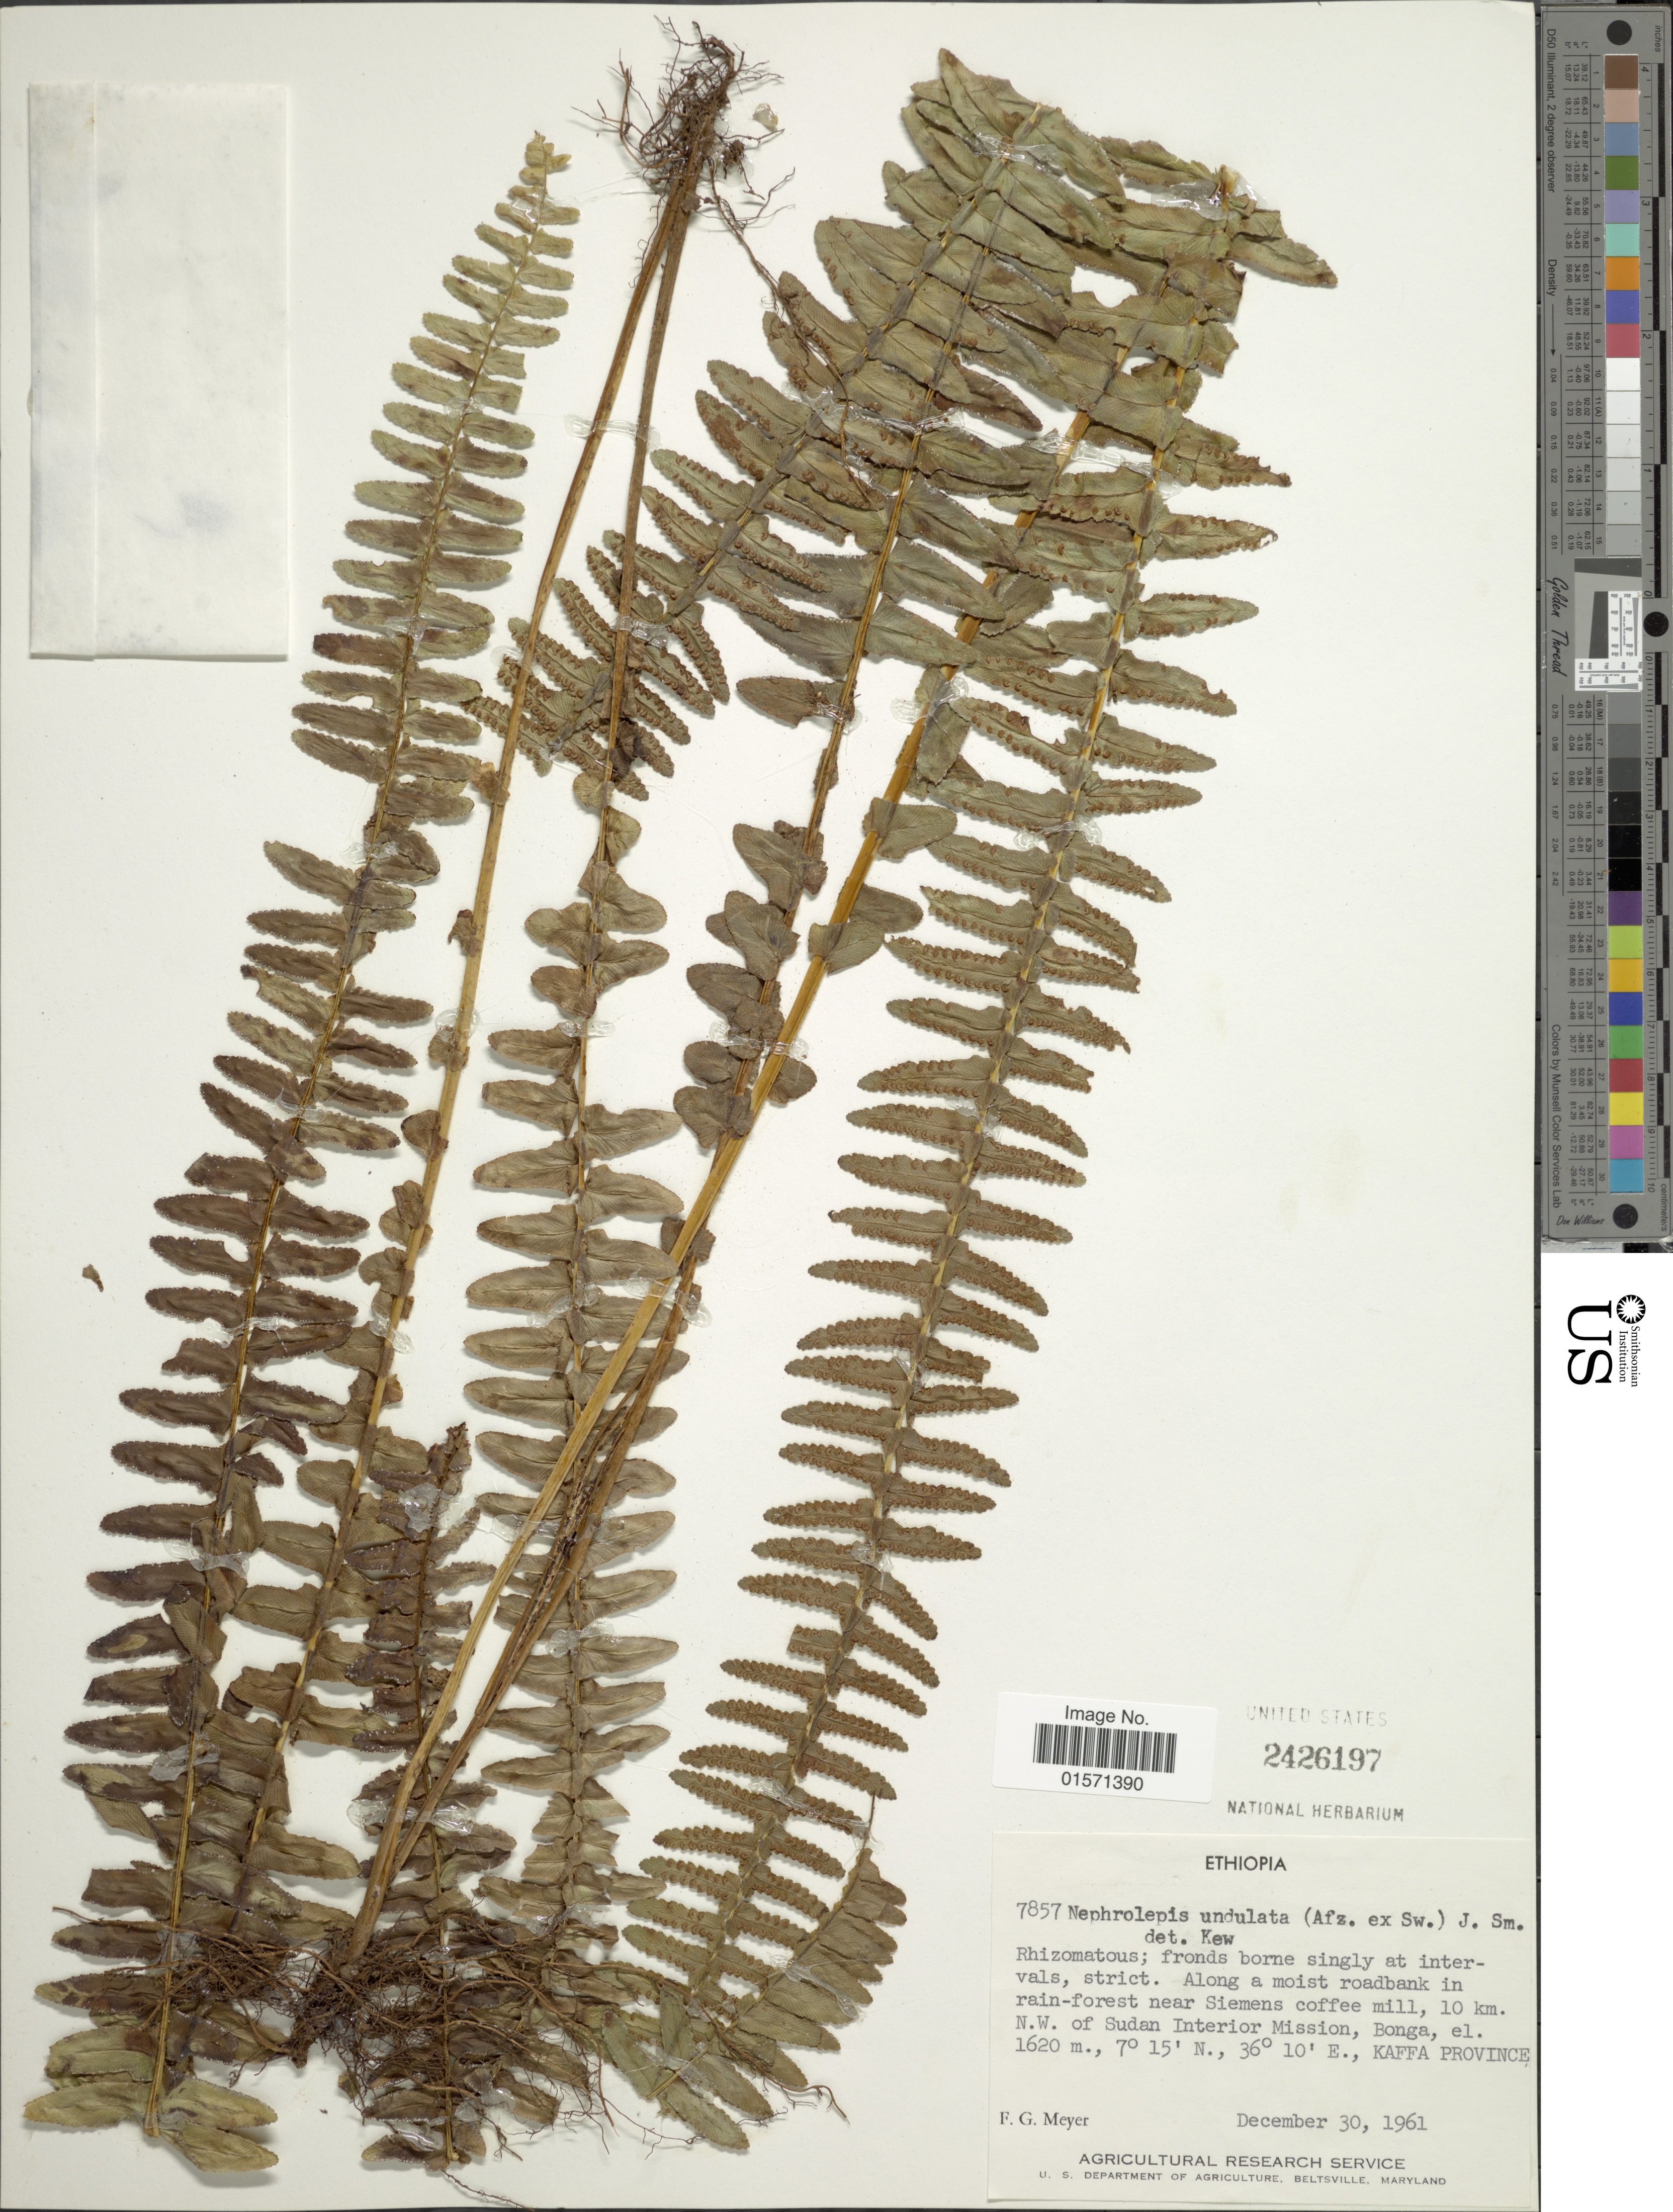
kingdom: Plantae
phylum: Tracheophyta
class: Polypodiopsida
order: Polypodiales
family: Nephrolepidaceae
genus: Nephrolepis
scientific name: Nephrolepis undulata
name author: J. Sm.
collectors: F. G. Meyer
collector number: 7857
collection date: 1961-12-30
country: Ethiopia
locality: Along a moist roadbank in rain-forest near Siemens coffee mill, 10 km. N. W. of Sudan Interior Mission., Bonga, Kaffa Province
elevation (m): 1620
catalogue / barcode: US 2426197